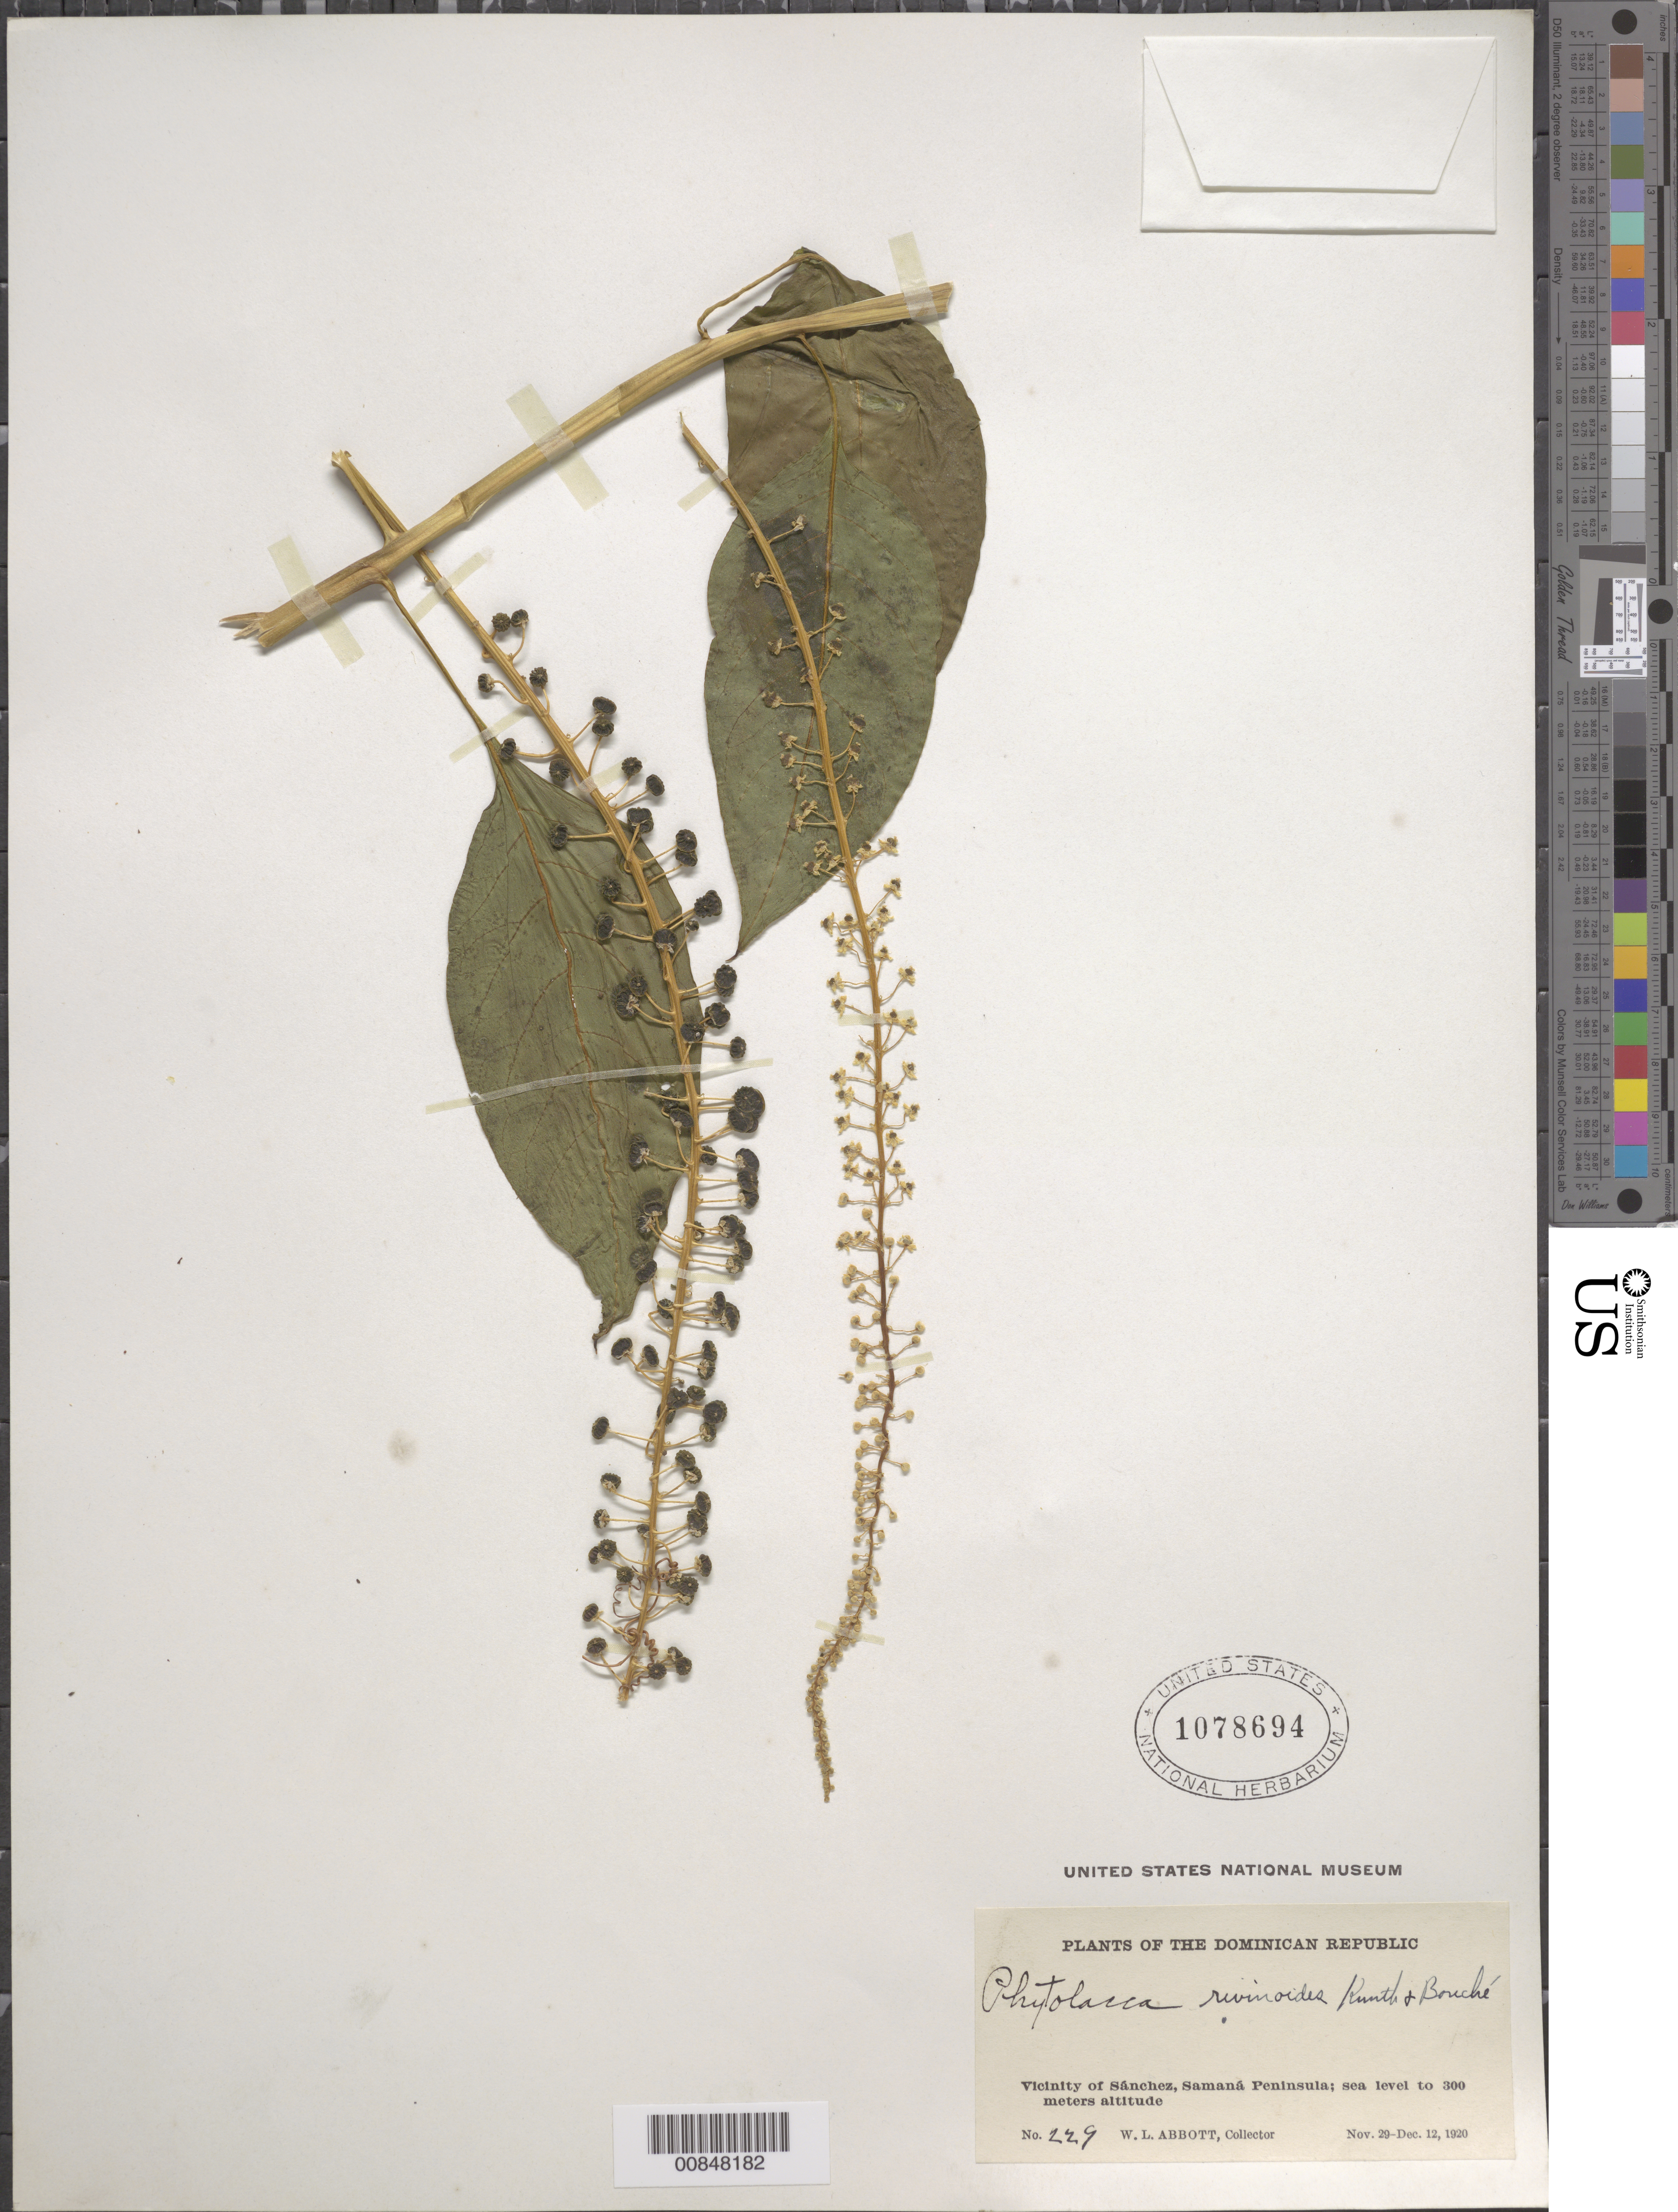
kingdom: Plantae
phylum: Tracheophyta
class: Magnoliopsida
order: Caryophyllales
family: Phytolaccaceae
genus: Phytolacca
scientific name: Phytolacca rivinoides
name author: Kunth & C.D. Bouché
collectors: W. L. Abbott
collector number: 229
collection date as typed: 29 Nov 1920 to 12 Dec 1920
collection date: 1920-11-29/1920-12-12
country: Dominican Republic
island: Hispaniola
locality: Vicinity of Sánchez, Samaná Peninsula.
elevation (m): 0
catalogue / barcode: US 1078694